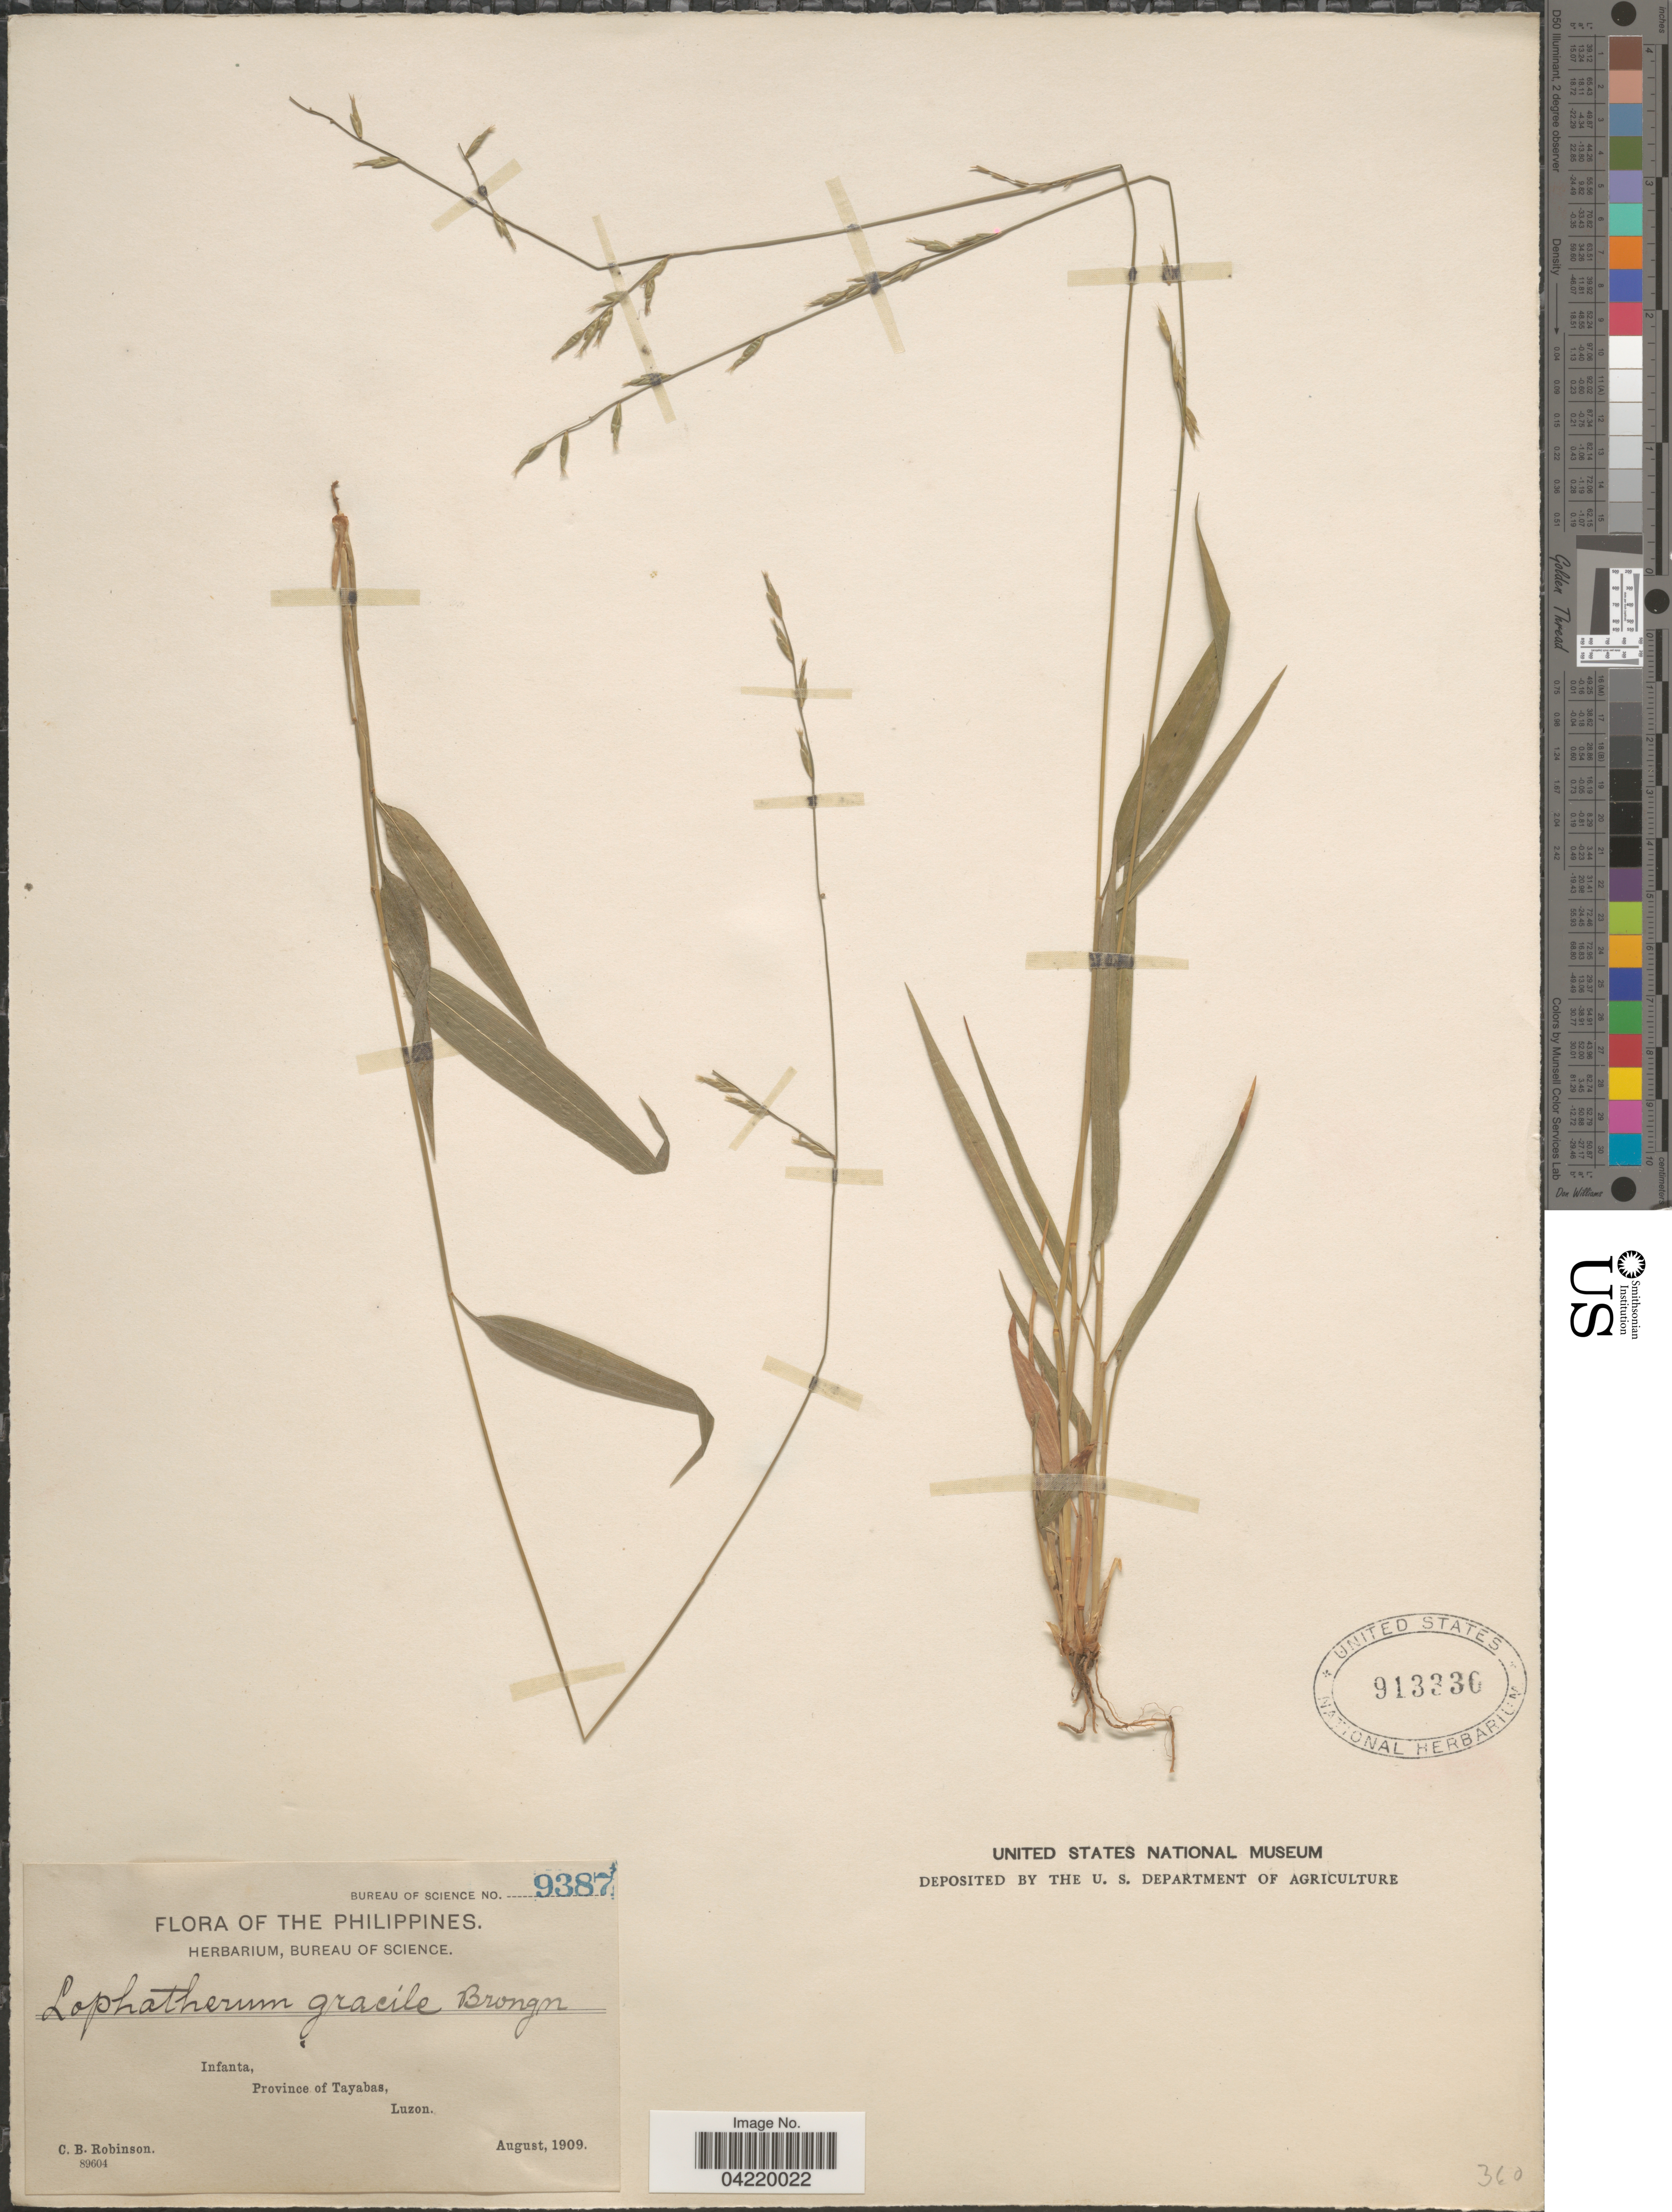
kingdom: Plantae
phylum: Tracheophyta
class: Liliopsida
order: Poales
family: Poaceae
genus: Lophatherum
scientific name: Lophatherum gracile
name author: Brongn.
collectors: C. Robinson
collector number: Bureau of Science 9387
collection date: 1909-08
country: Philippines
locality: Infanta, Province of Tayabas, Luzon.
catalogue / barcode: US 913330